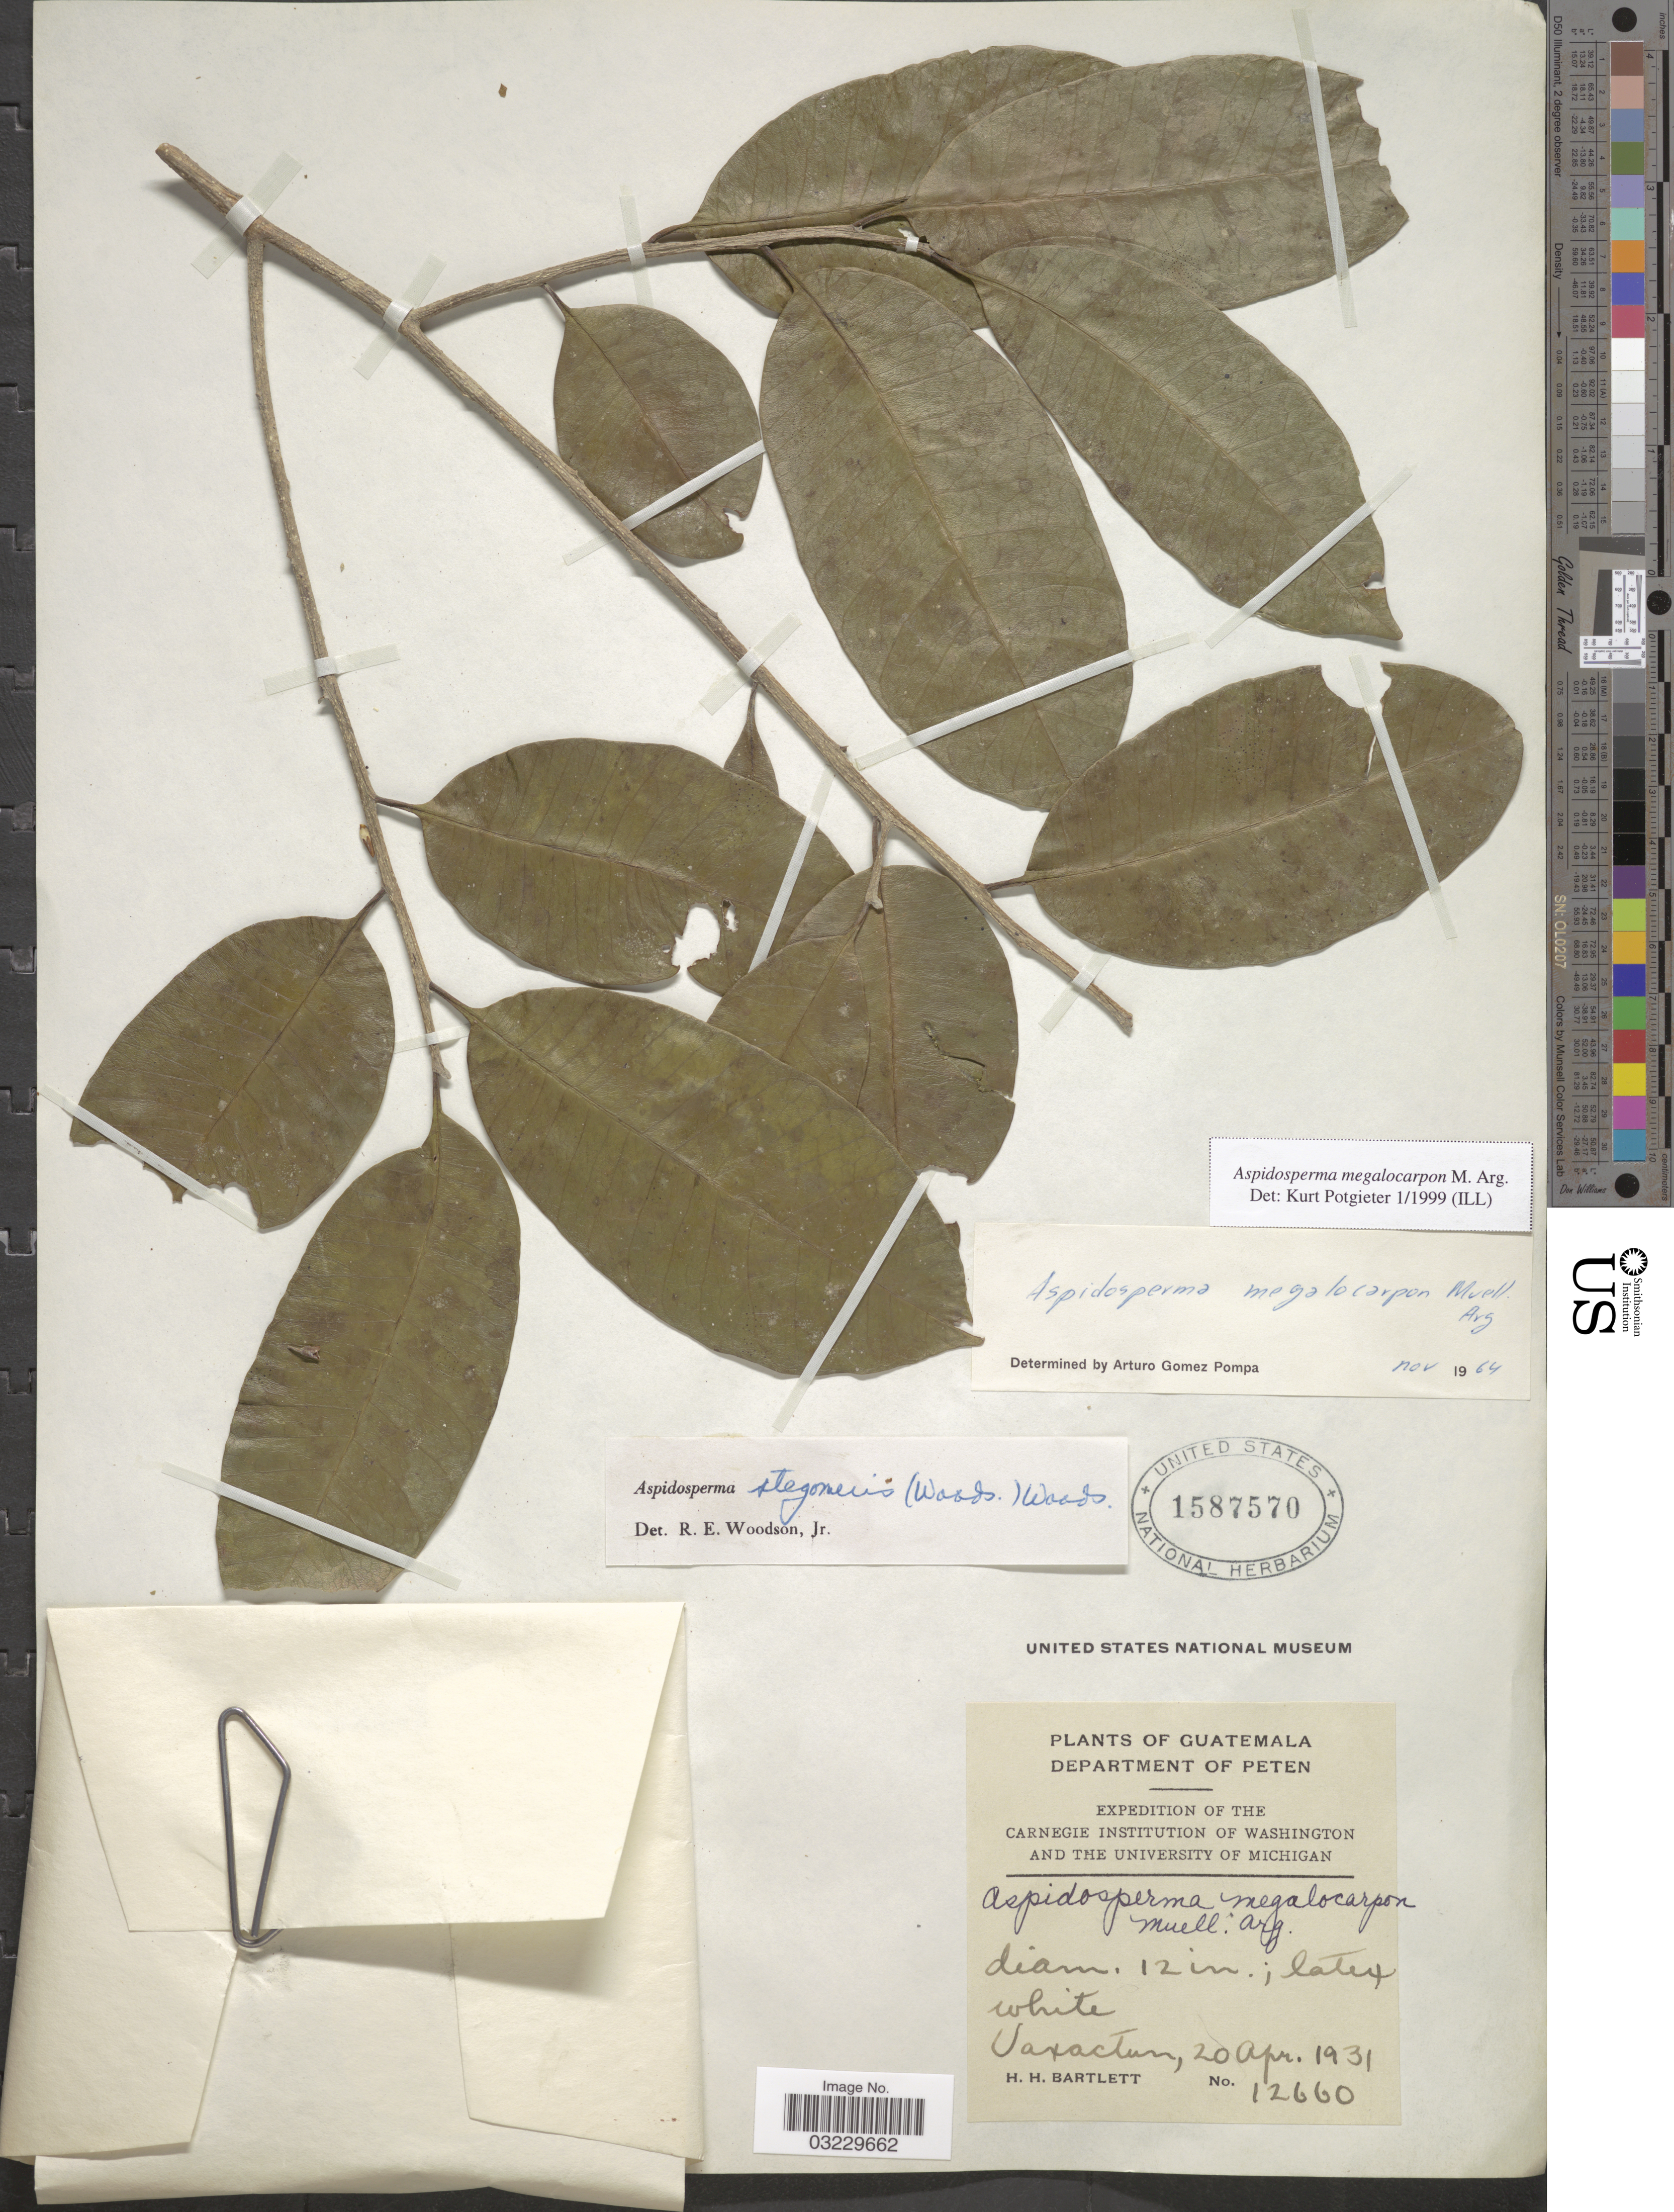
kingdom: Plantae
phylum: Tracheophyta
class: Magnoliopsida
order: Gentianales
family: Apocynaceae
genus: Aspidosperma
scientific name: Aspidosperma megalocarpon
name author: Müll. Arg.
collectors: H. H. Bartlett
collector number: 12660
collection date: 1931-04-20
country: Guatemala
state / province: El Petén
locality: Department of Peten. Uaxactun.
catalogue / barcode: US 1587570